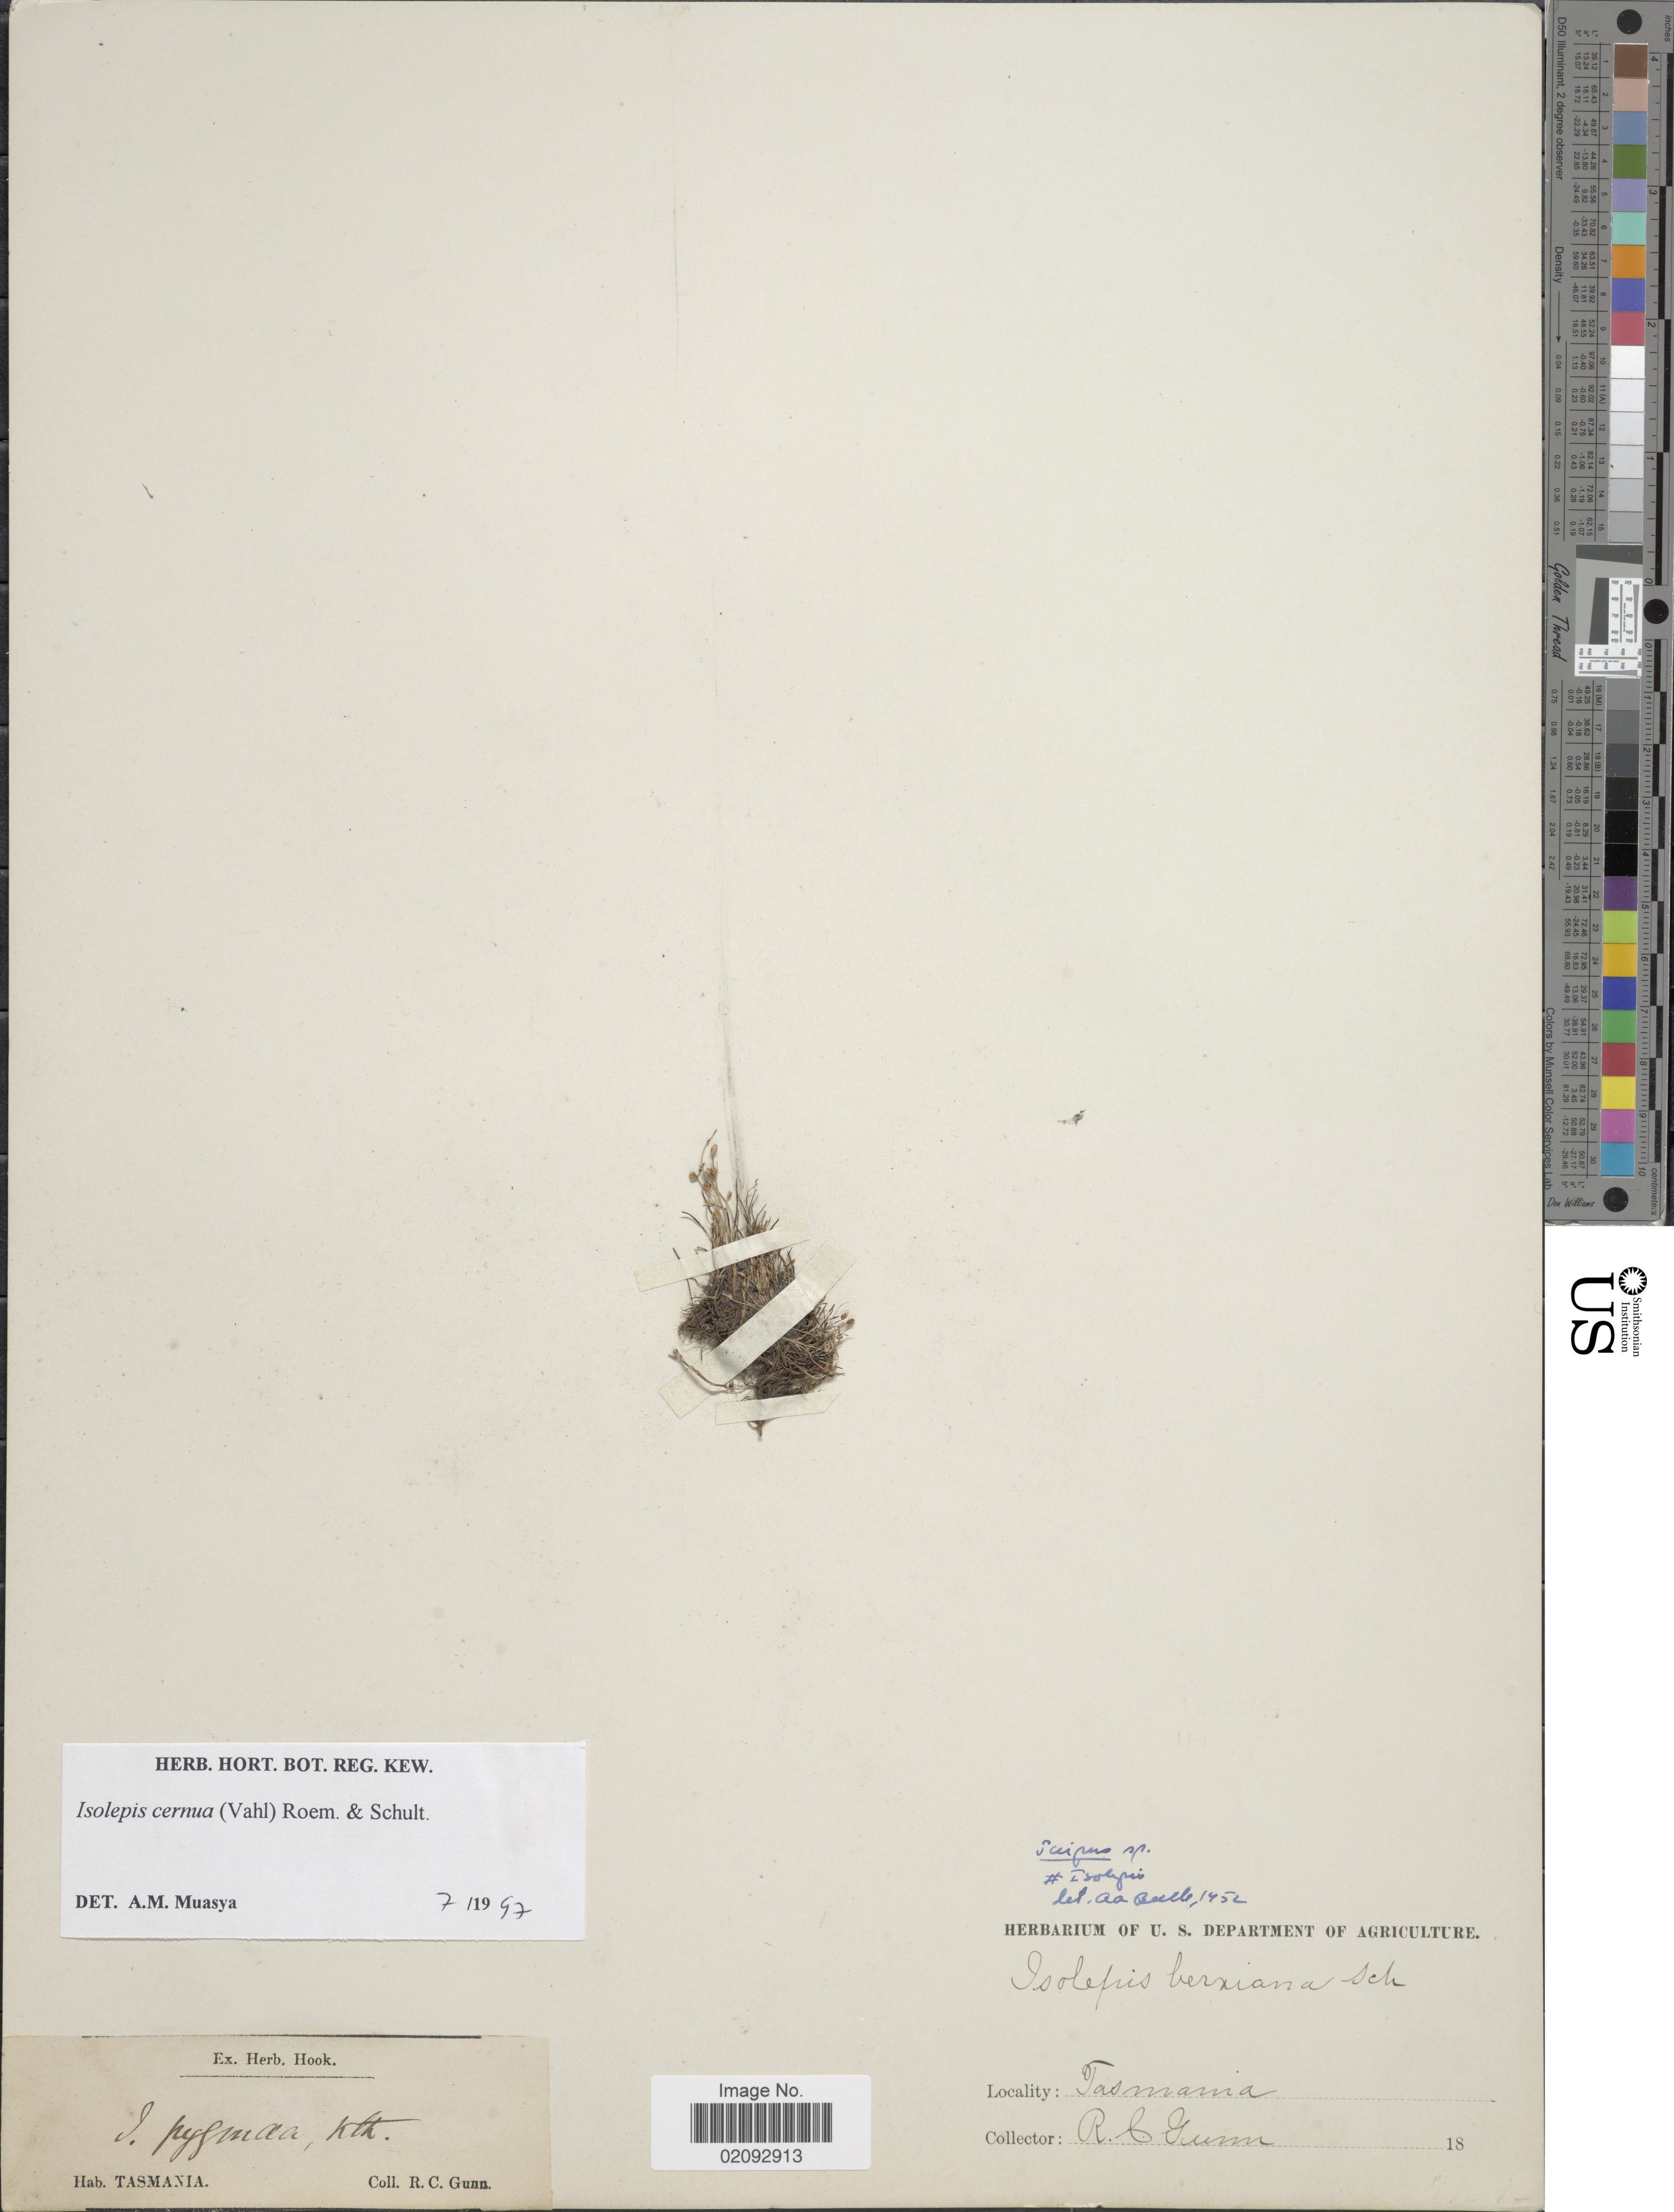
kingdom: Plantae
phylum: Tracheophyta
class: Liliopsida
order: Poales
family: Cyperaceae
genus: Isolepis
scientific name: Isolepis cernua var. cernua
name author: (Vahl) Roem. & Schult.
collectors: R. Gunn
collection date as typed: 18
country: Australia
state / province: Tasmania